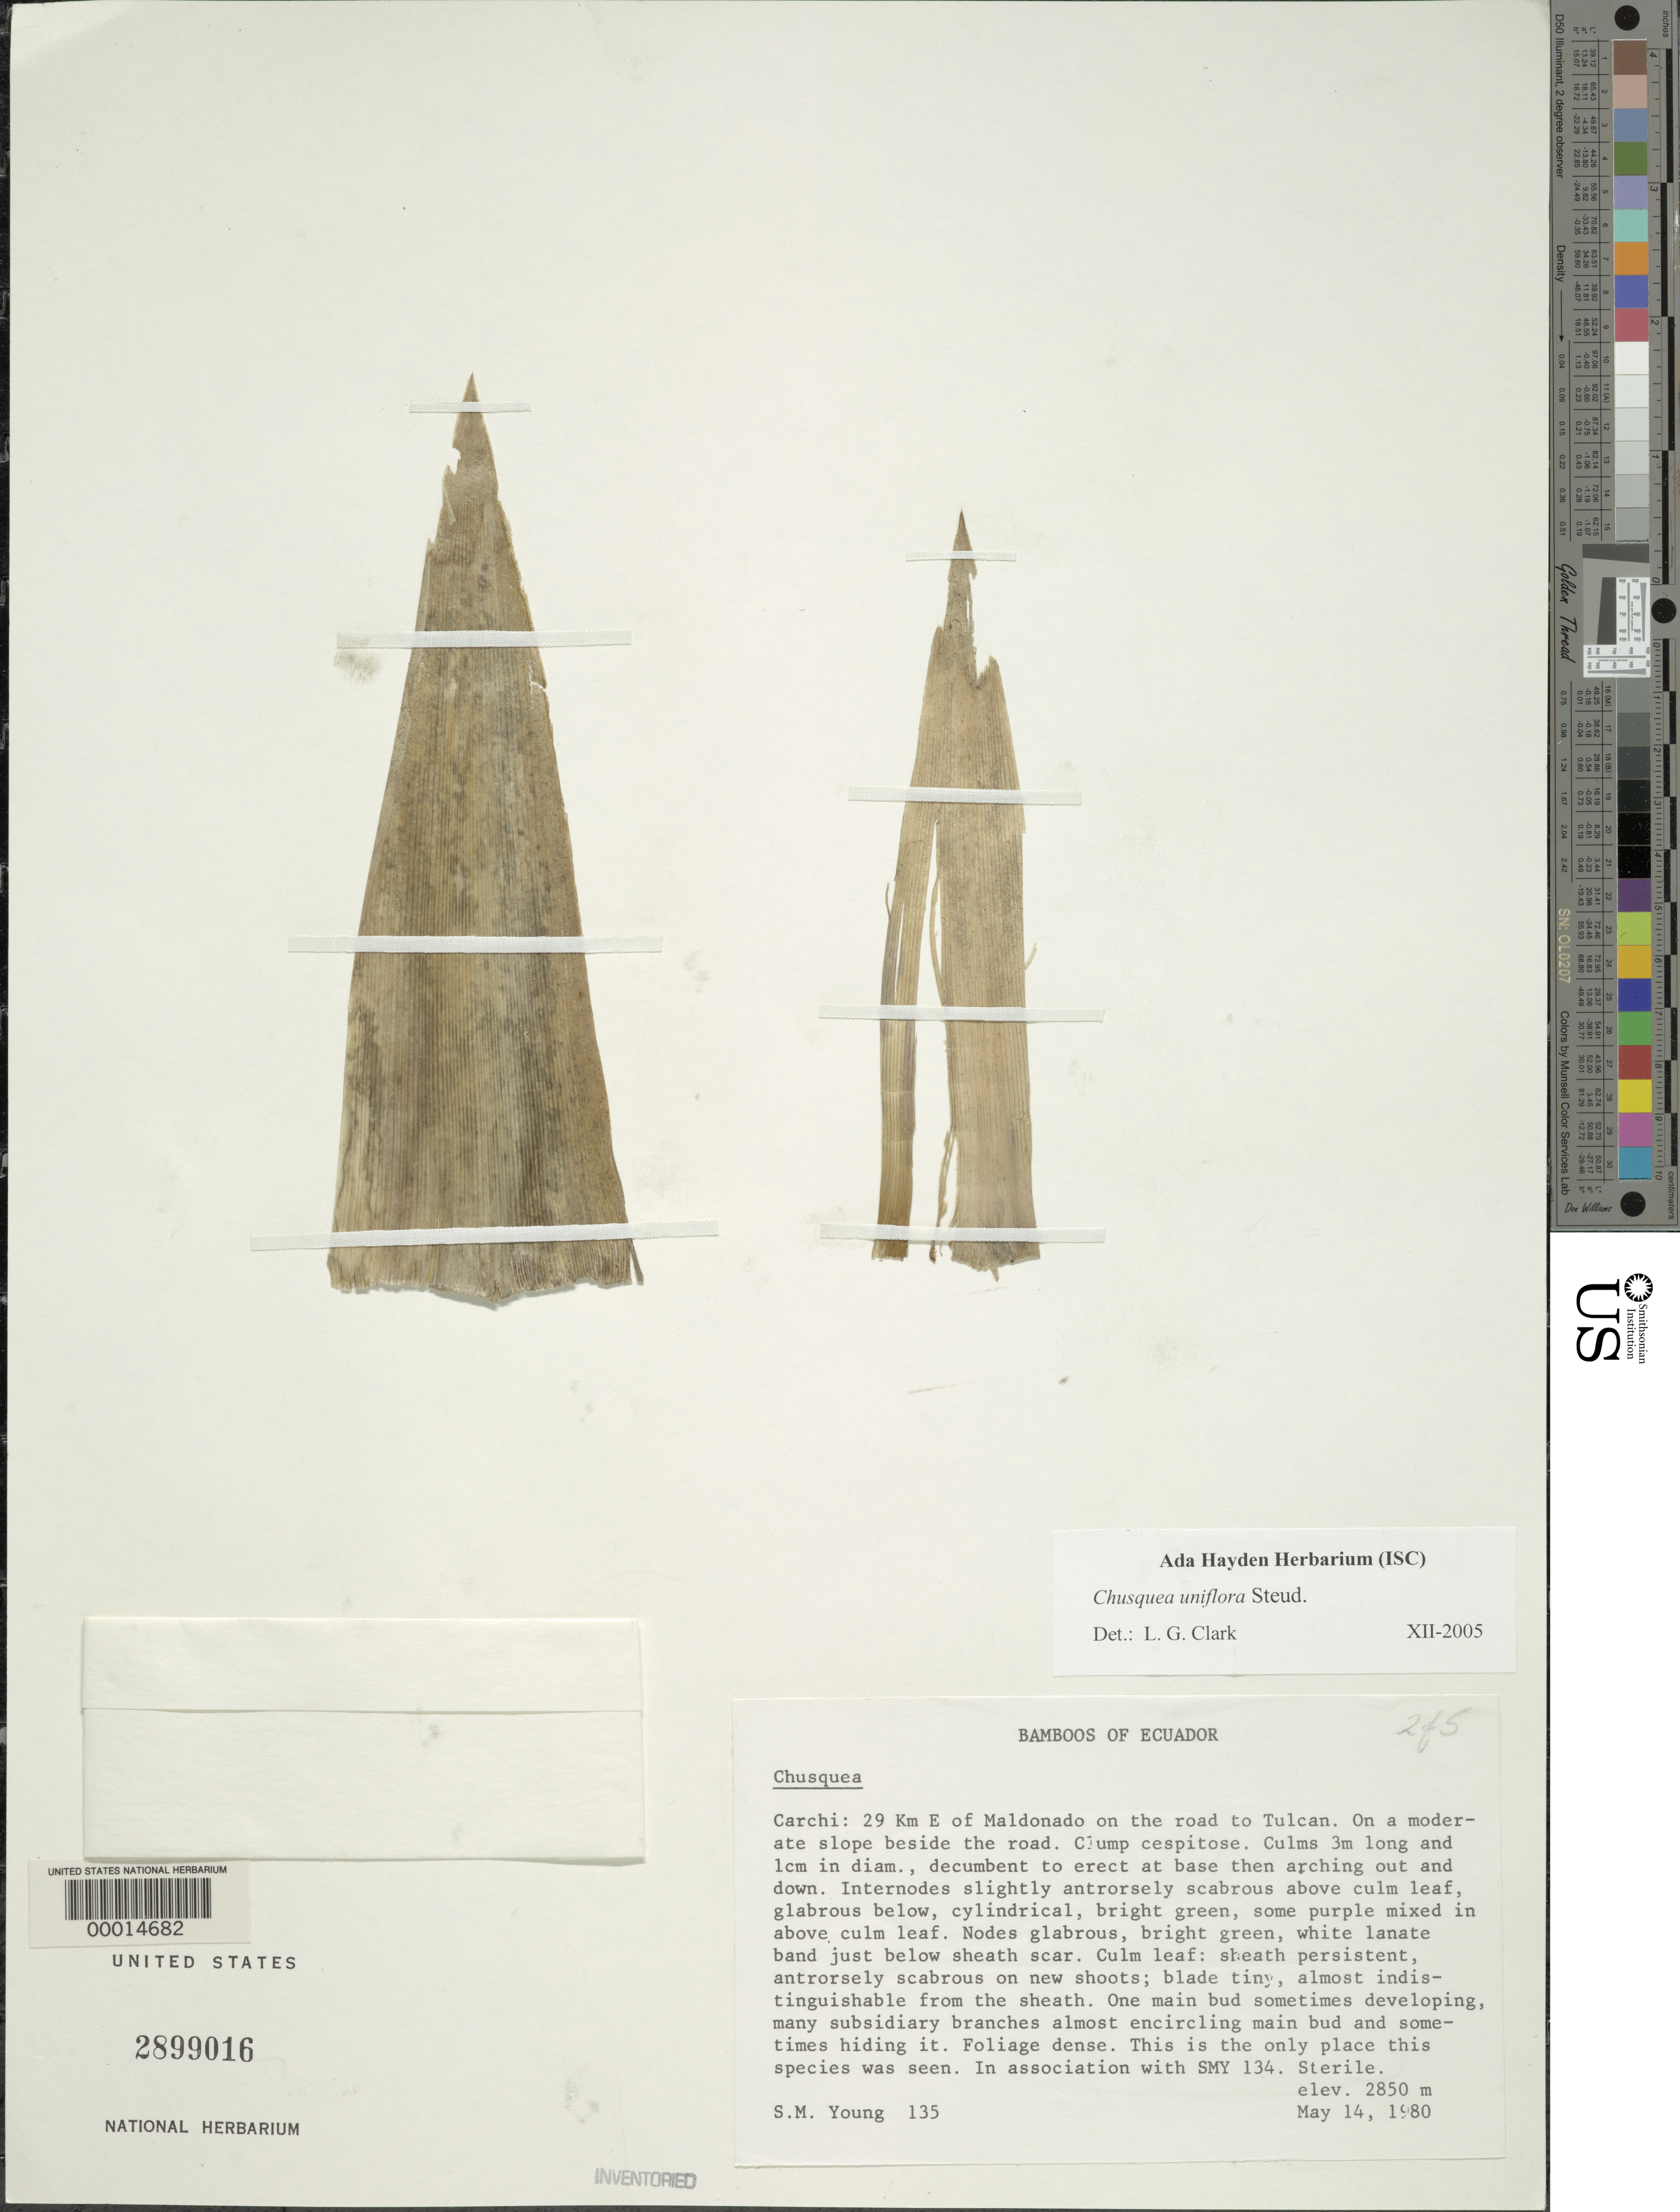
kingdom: Plantae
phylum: Tracheophyta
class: Liliopsida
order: Poales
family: Poaceae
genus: Chusquea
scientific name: Chusquea uniflora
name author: Steud.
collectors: S. Young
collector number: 135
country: Ecuador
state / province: Carchi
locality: E of Maldonado on road to Tulcan.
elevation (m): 2850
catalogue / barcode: US 2899016